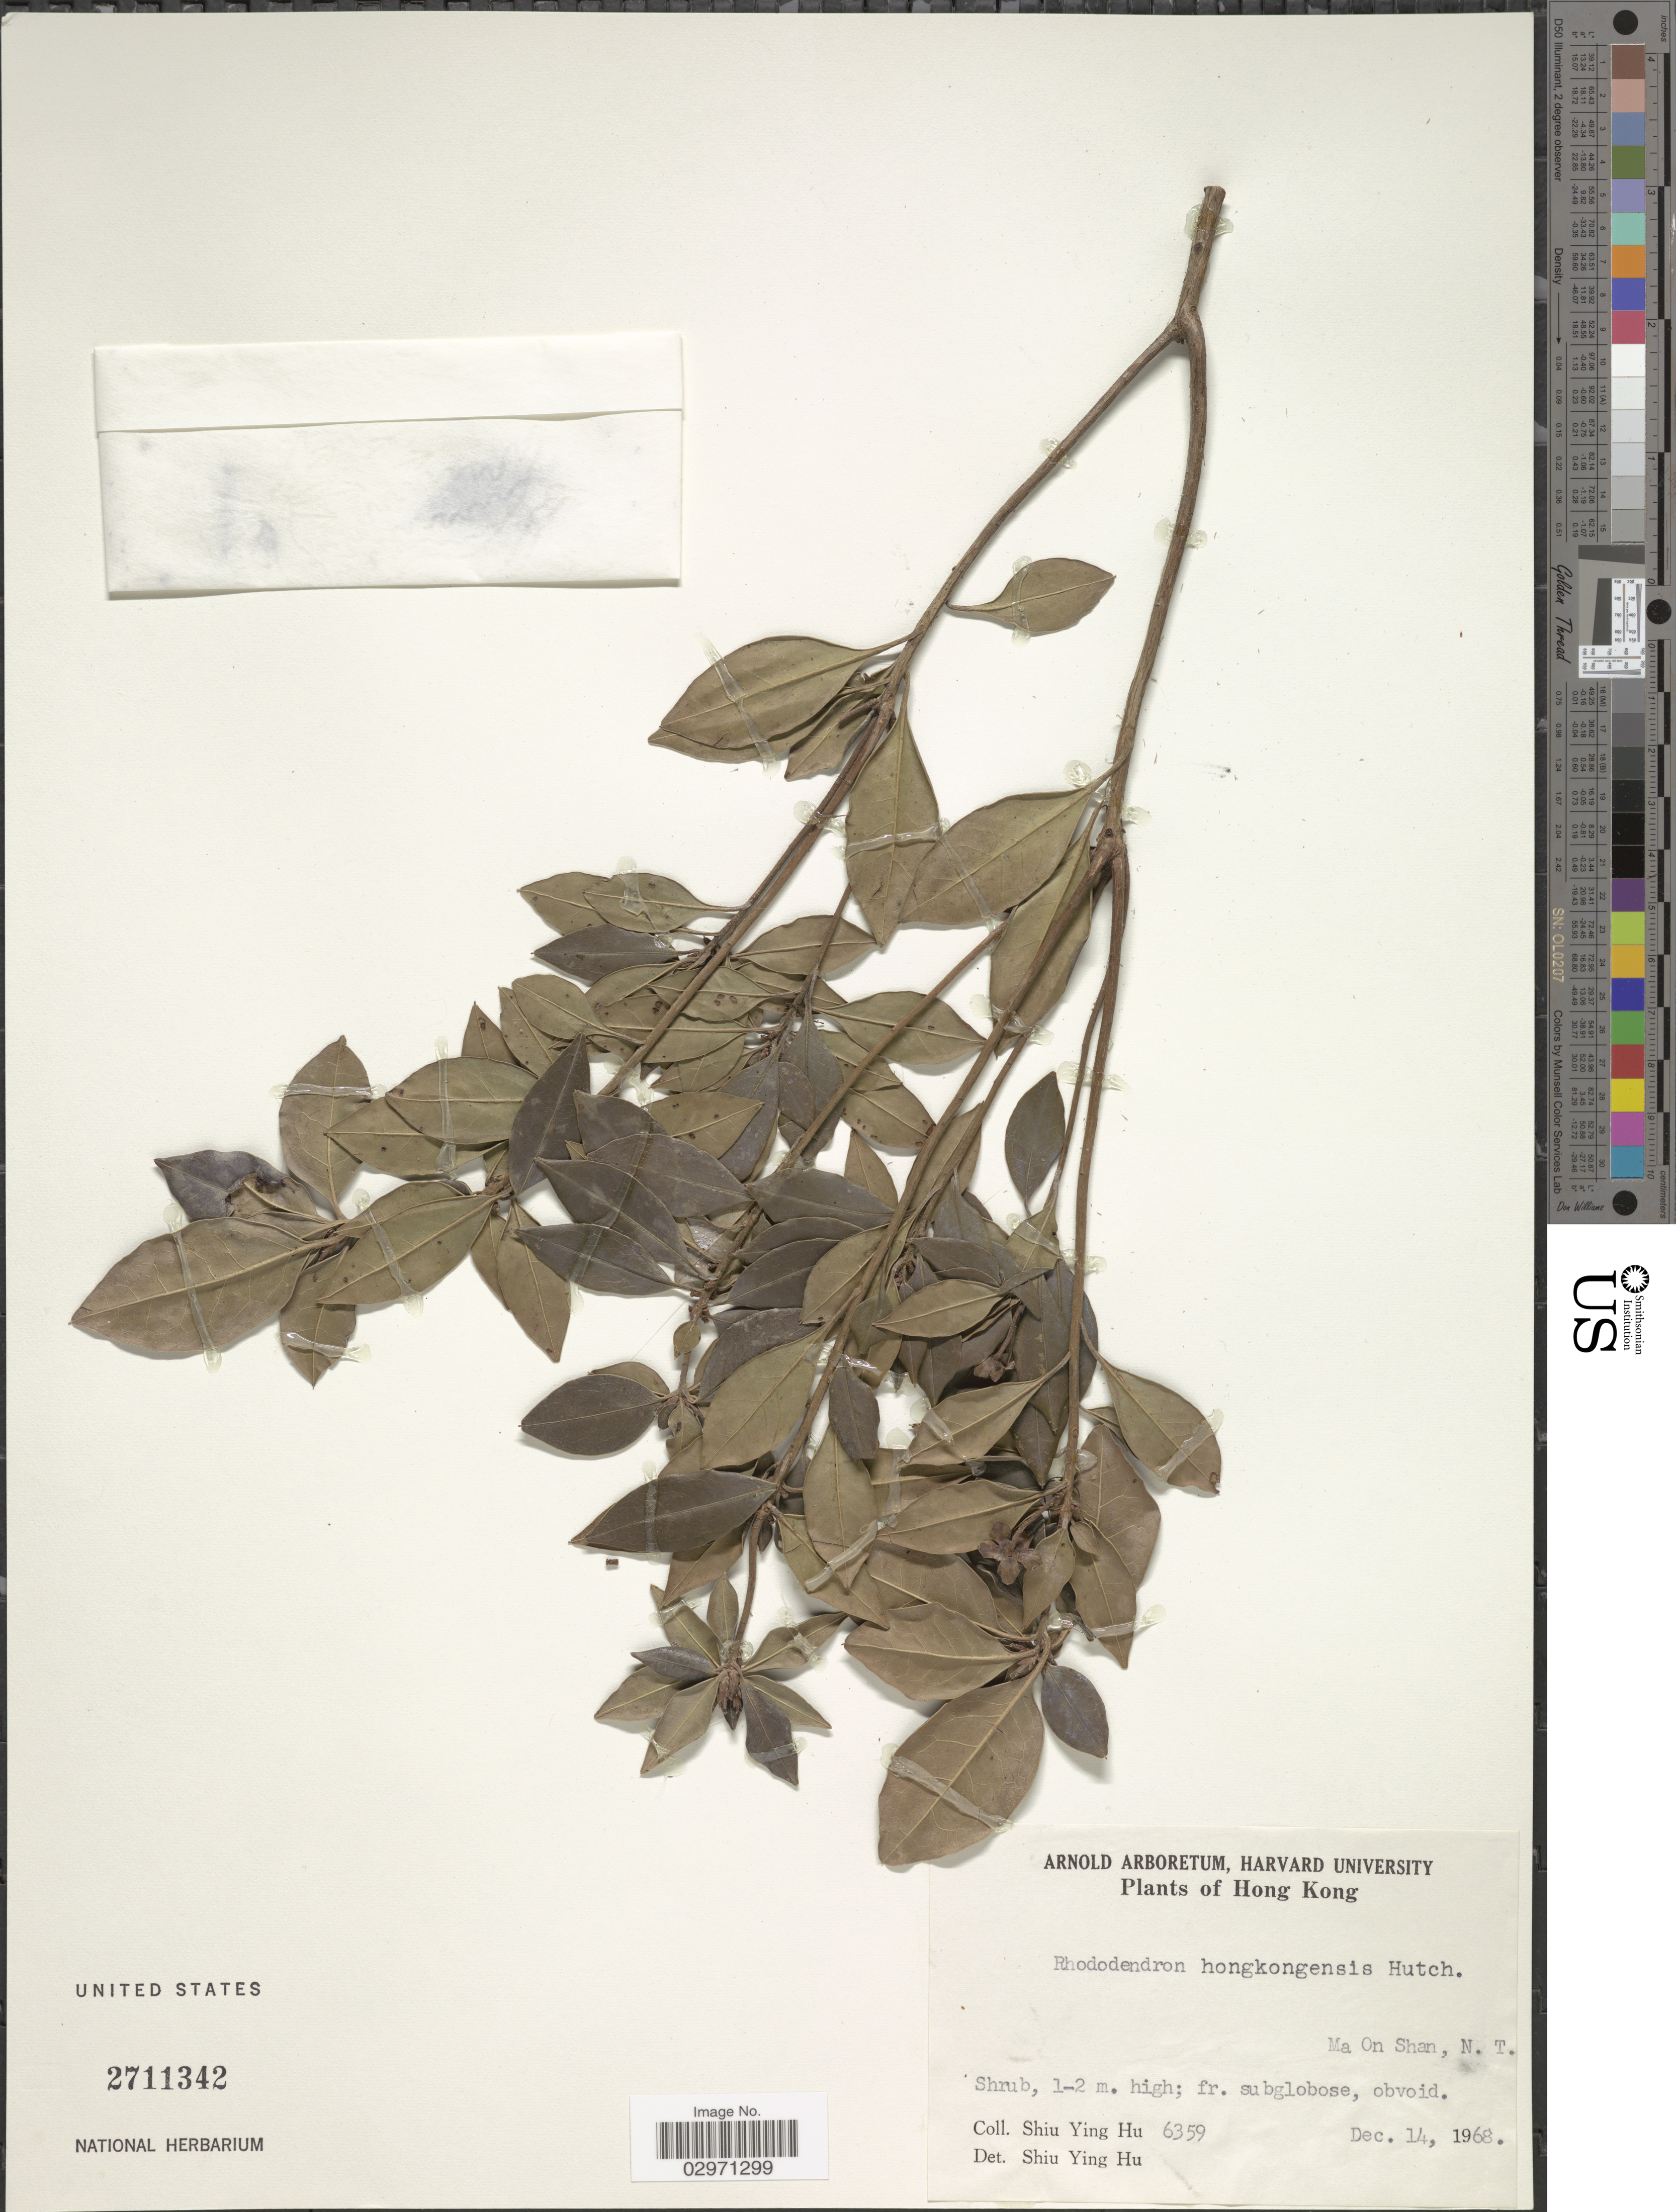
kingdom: Plantae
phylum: Tracheophyta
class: Magnoliopsida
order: Ericales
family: Ericaceae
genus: Rhododendron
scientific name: Rhododendron hongkongense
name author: Hutch.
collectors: S. Y. Hu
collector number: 6359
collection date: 1968-12-14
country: China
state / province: Hong Kong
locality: Ma On Shan, N.T.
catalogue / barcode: US 2711342